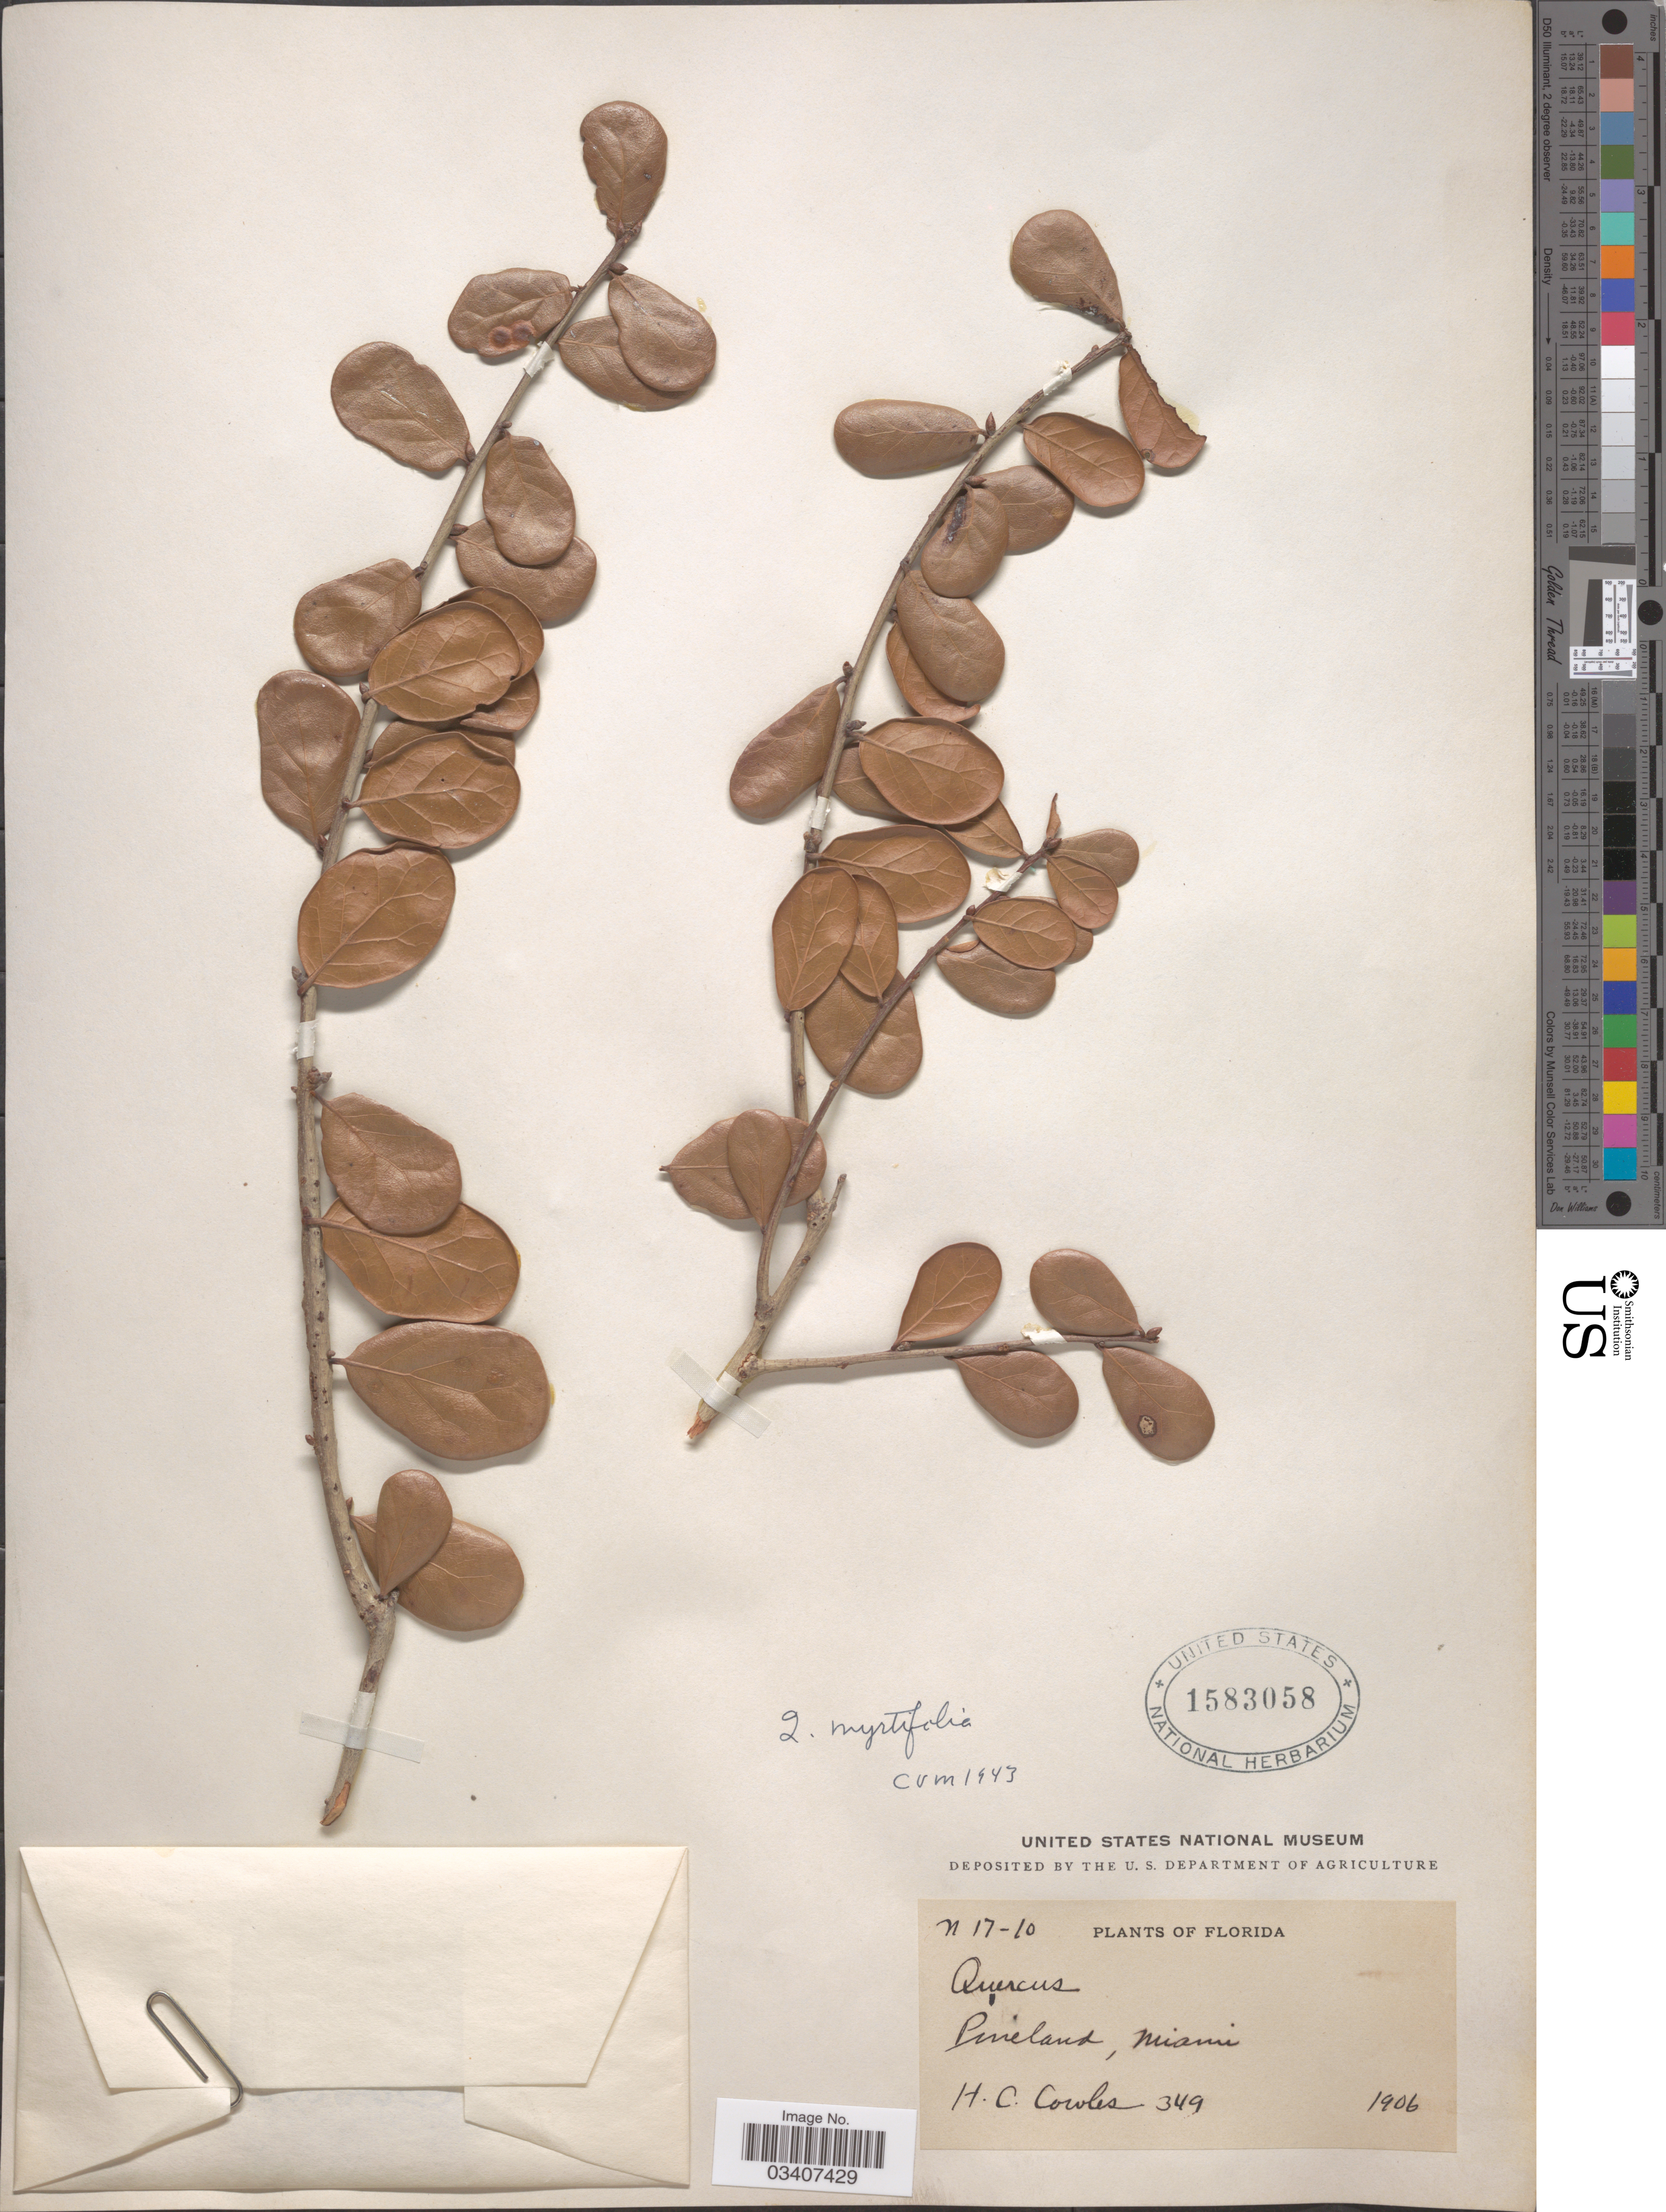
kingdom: Plantae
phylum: Tracheophyta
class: Magnoliopsida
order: Fagales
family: Fagaceae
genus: Quercus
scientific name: Quercus myrtifolia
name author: Willd.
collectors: H. Cowles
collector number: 349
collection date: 1906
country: United States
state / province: Florida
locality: Pineland, Miami.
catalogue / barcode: US 1583058